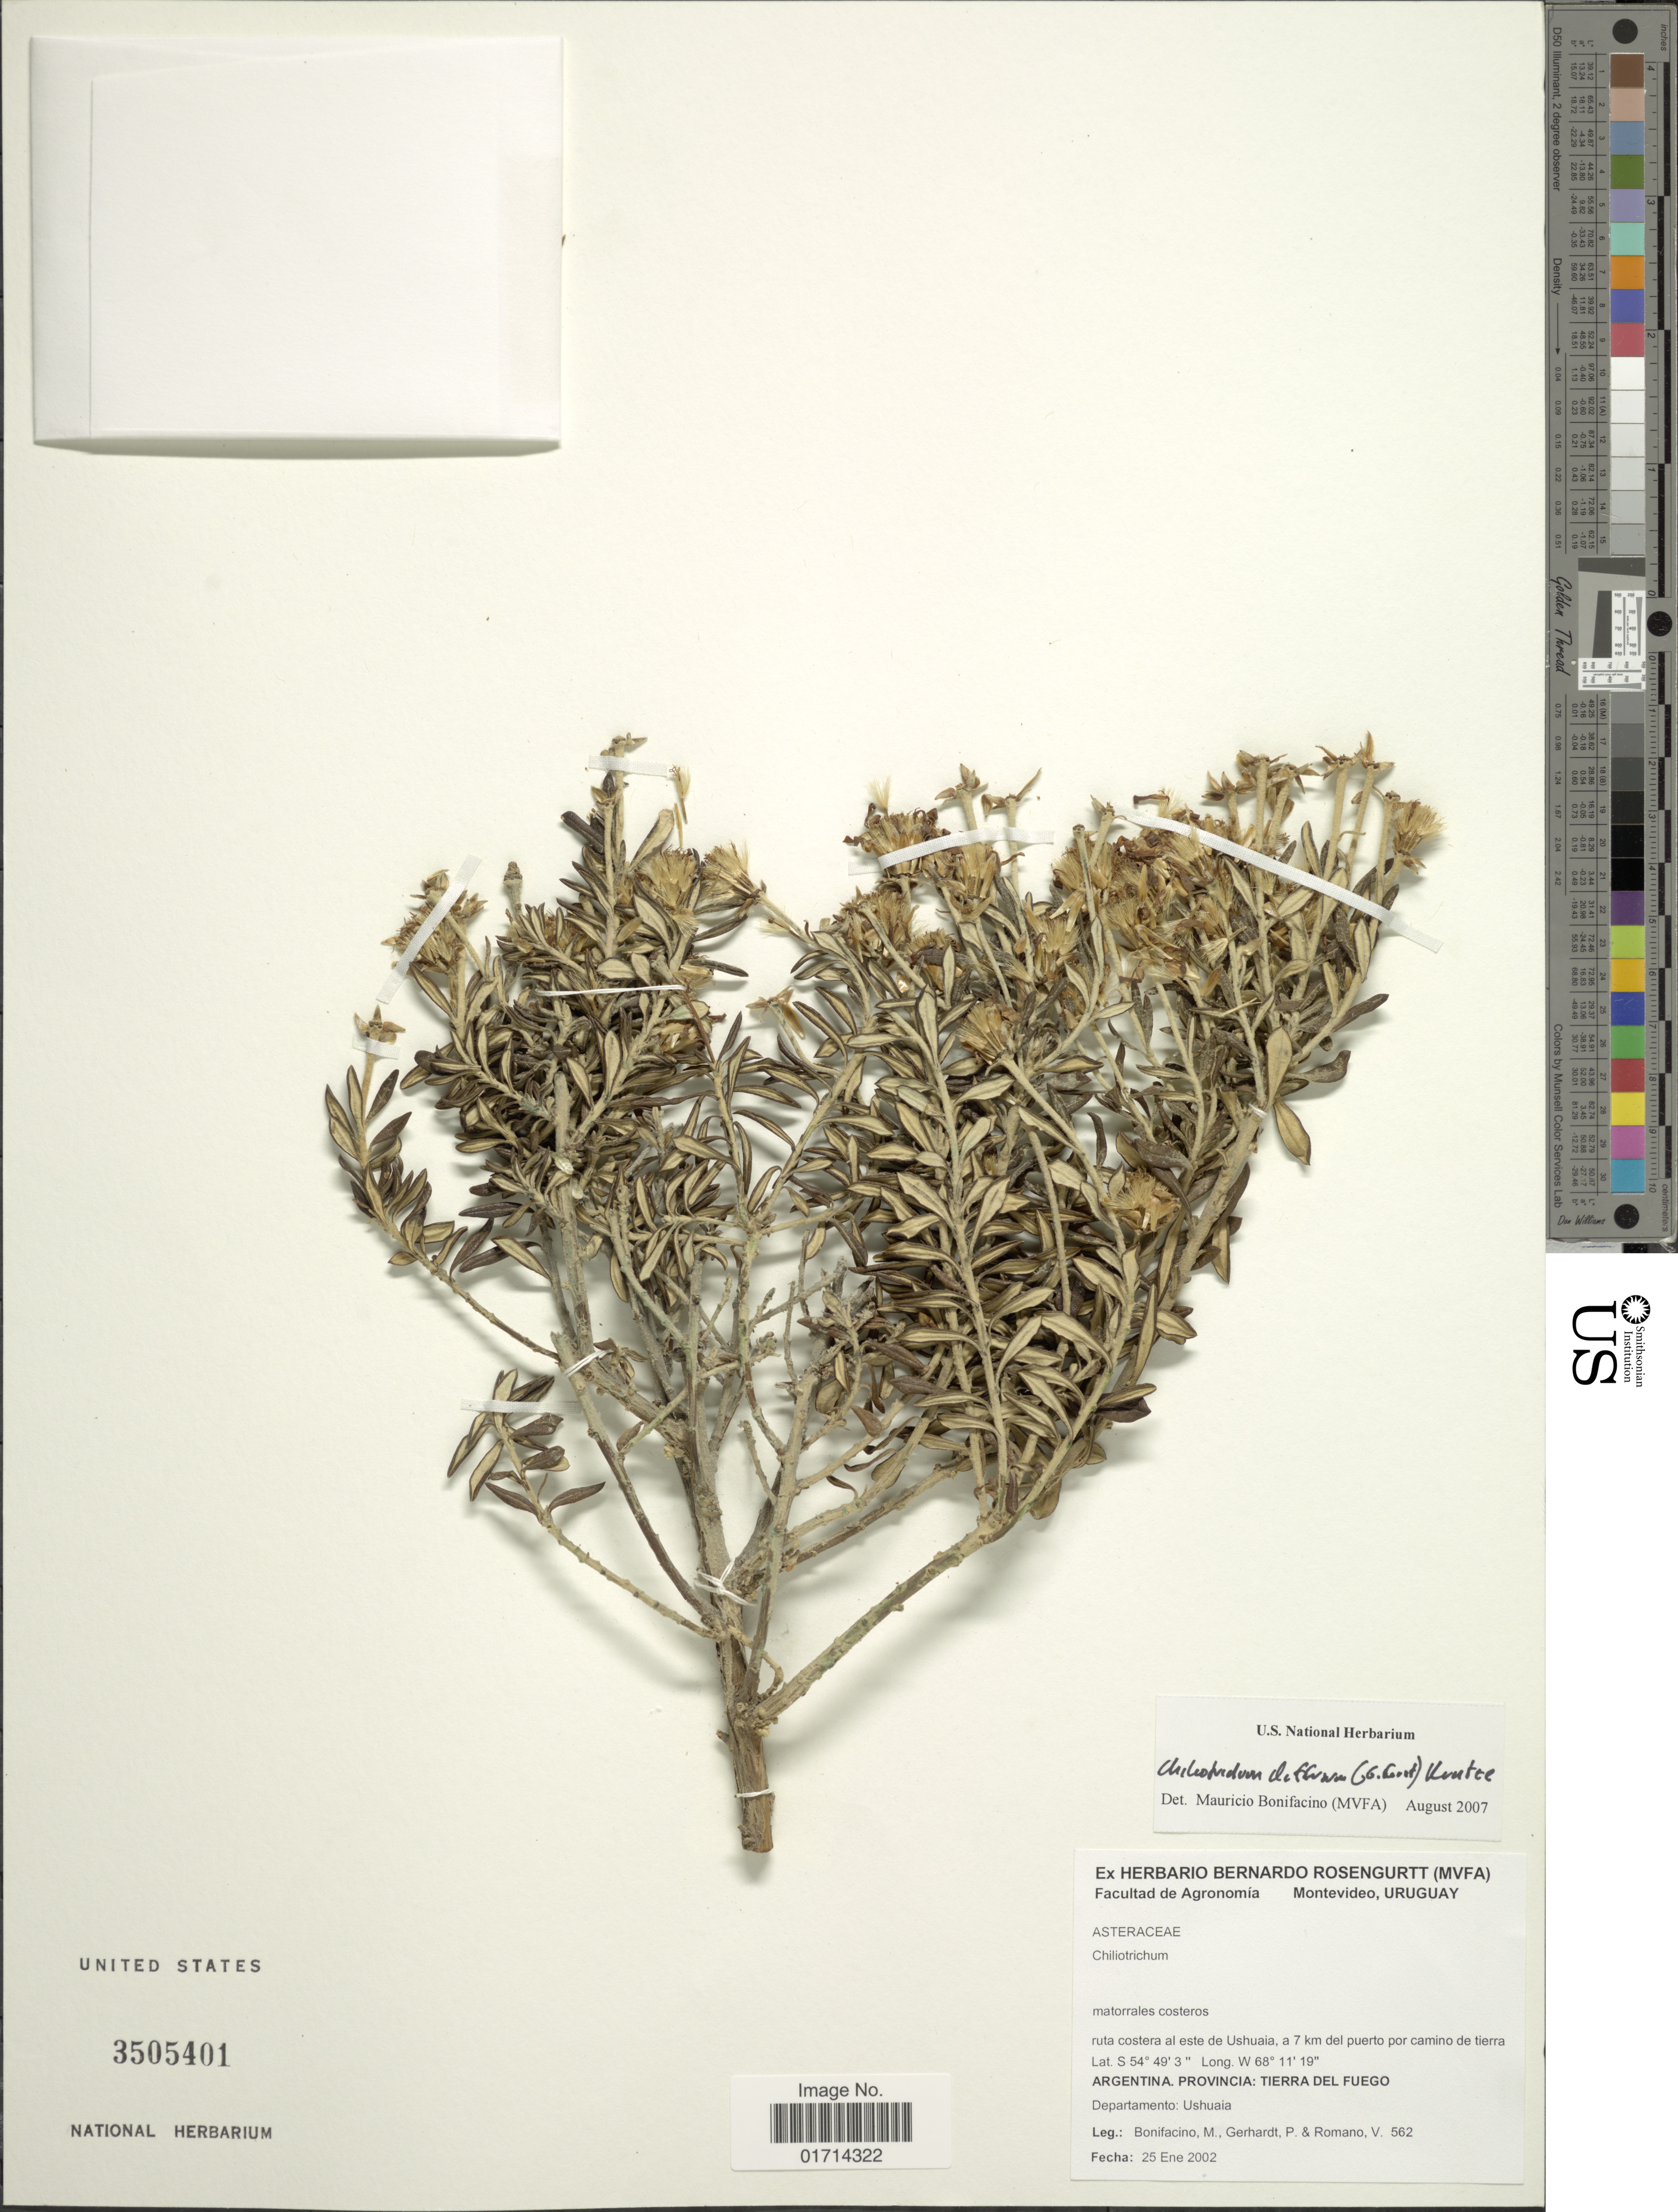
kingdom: Plantae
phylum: Tracheophyta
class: Magnoliopsida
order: Asterales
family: Asteraceae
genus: Chiliotrichum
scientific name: Chiliotrichum diffusum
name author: (G. Forst.) Kuntze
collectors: M. Bonifacino, P. Gerhardt & V. Romano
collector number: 0562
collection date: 2002-01-25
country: Argentina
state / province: Tierra del Fuego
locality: Ruta costera al este de Ushuaia, a 7 km del Puerto por camino de tierra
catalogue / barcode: US 3505401